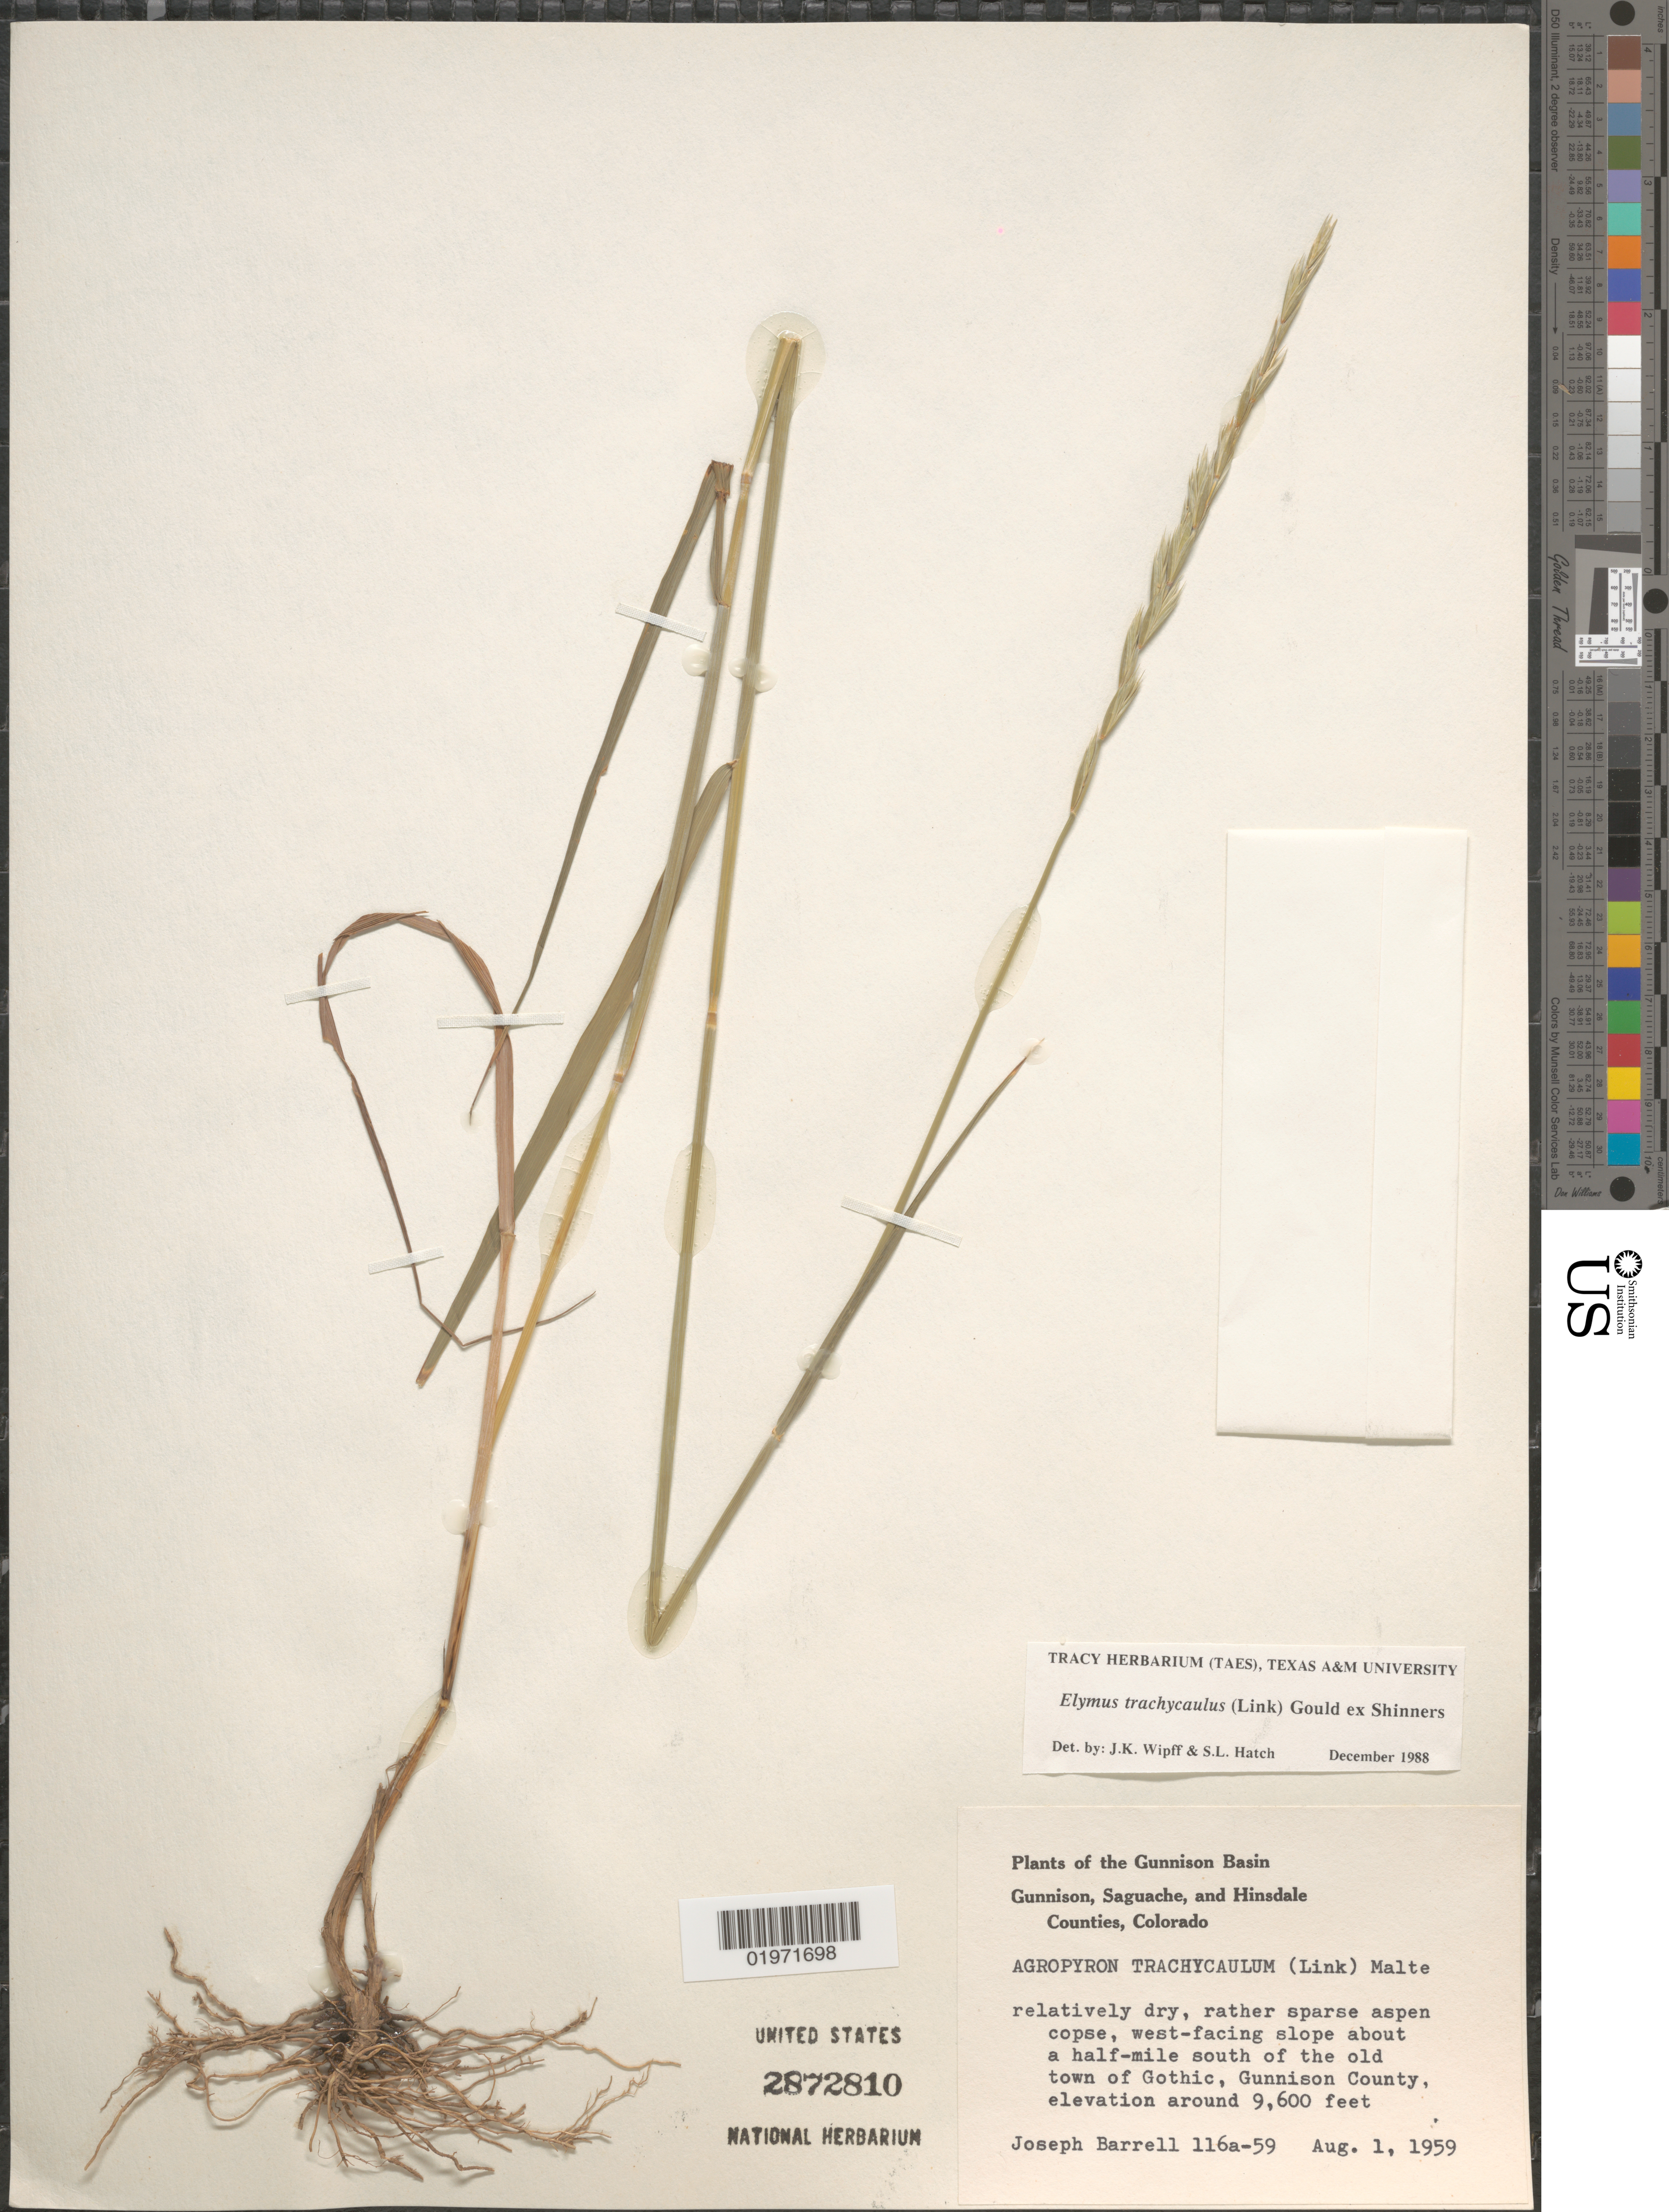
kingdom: Plantae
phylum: Tracheophyta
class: Liliopsida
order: Poales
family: Poaceae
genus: Elymus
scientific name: Elymus trachycaulus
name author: (Link) Gould ex Shinners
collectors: J. Barrell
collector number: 116a-59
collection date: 1959-08-01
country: United States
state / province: Colorado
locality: The Gunnison Basin. West-facing slope about a half-mile south of the old town of Gothic, Gunnison County.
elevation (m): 2926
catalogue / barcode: US 2872810